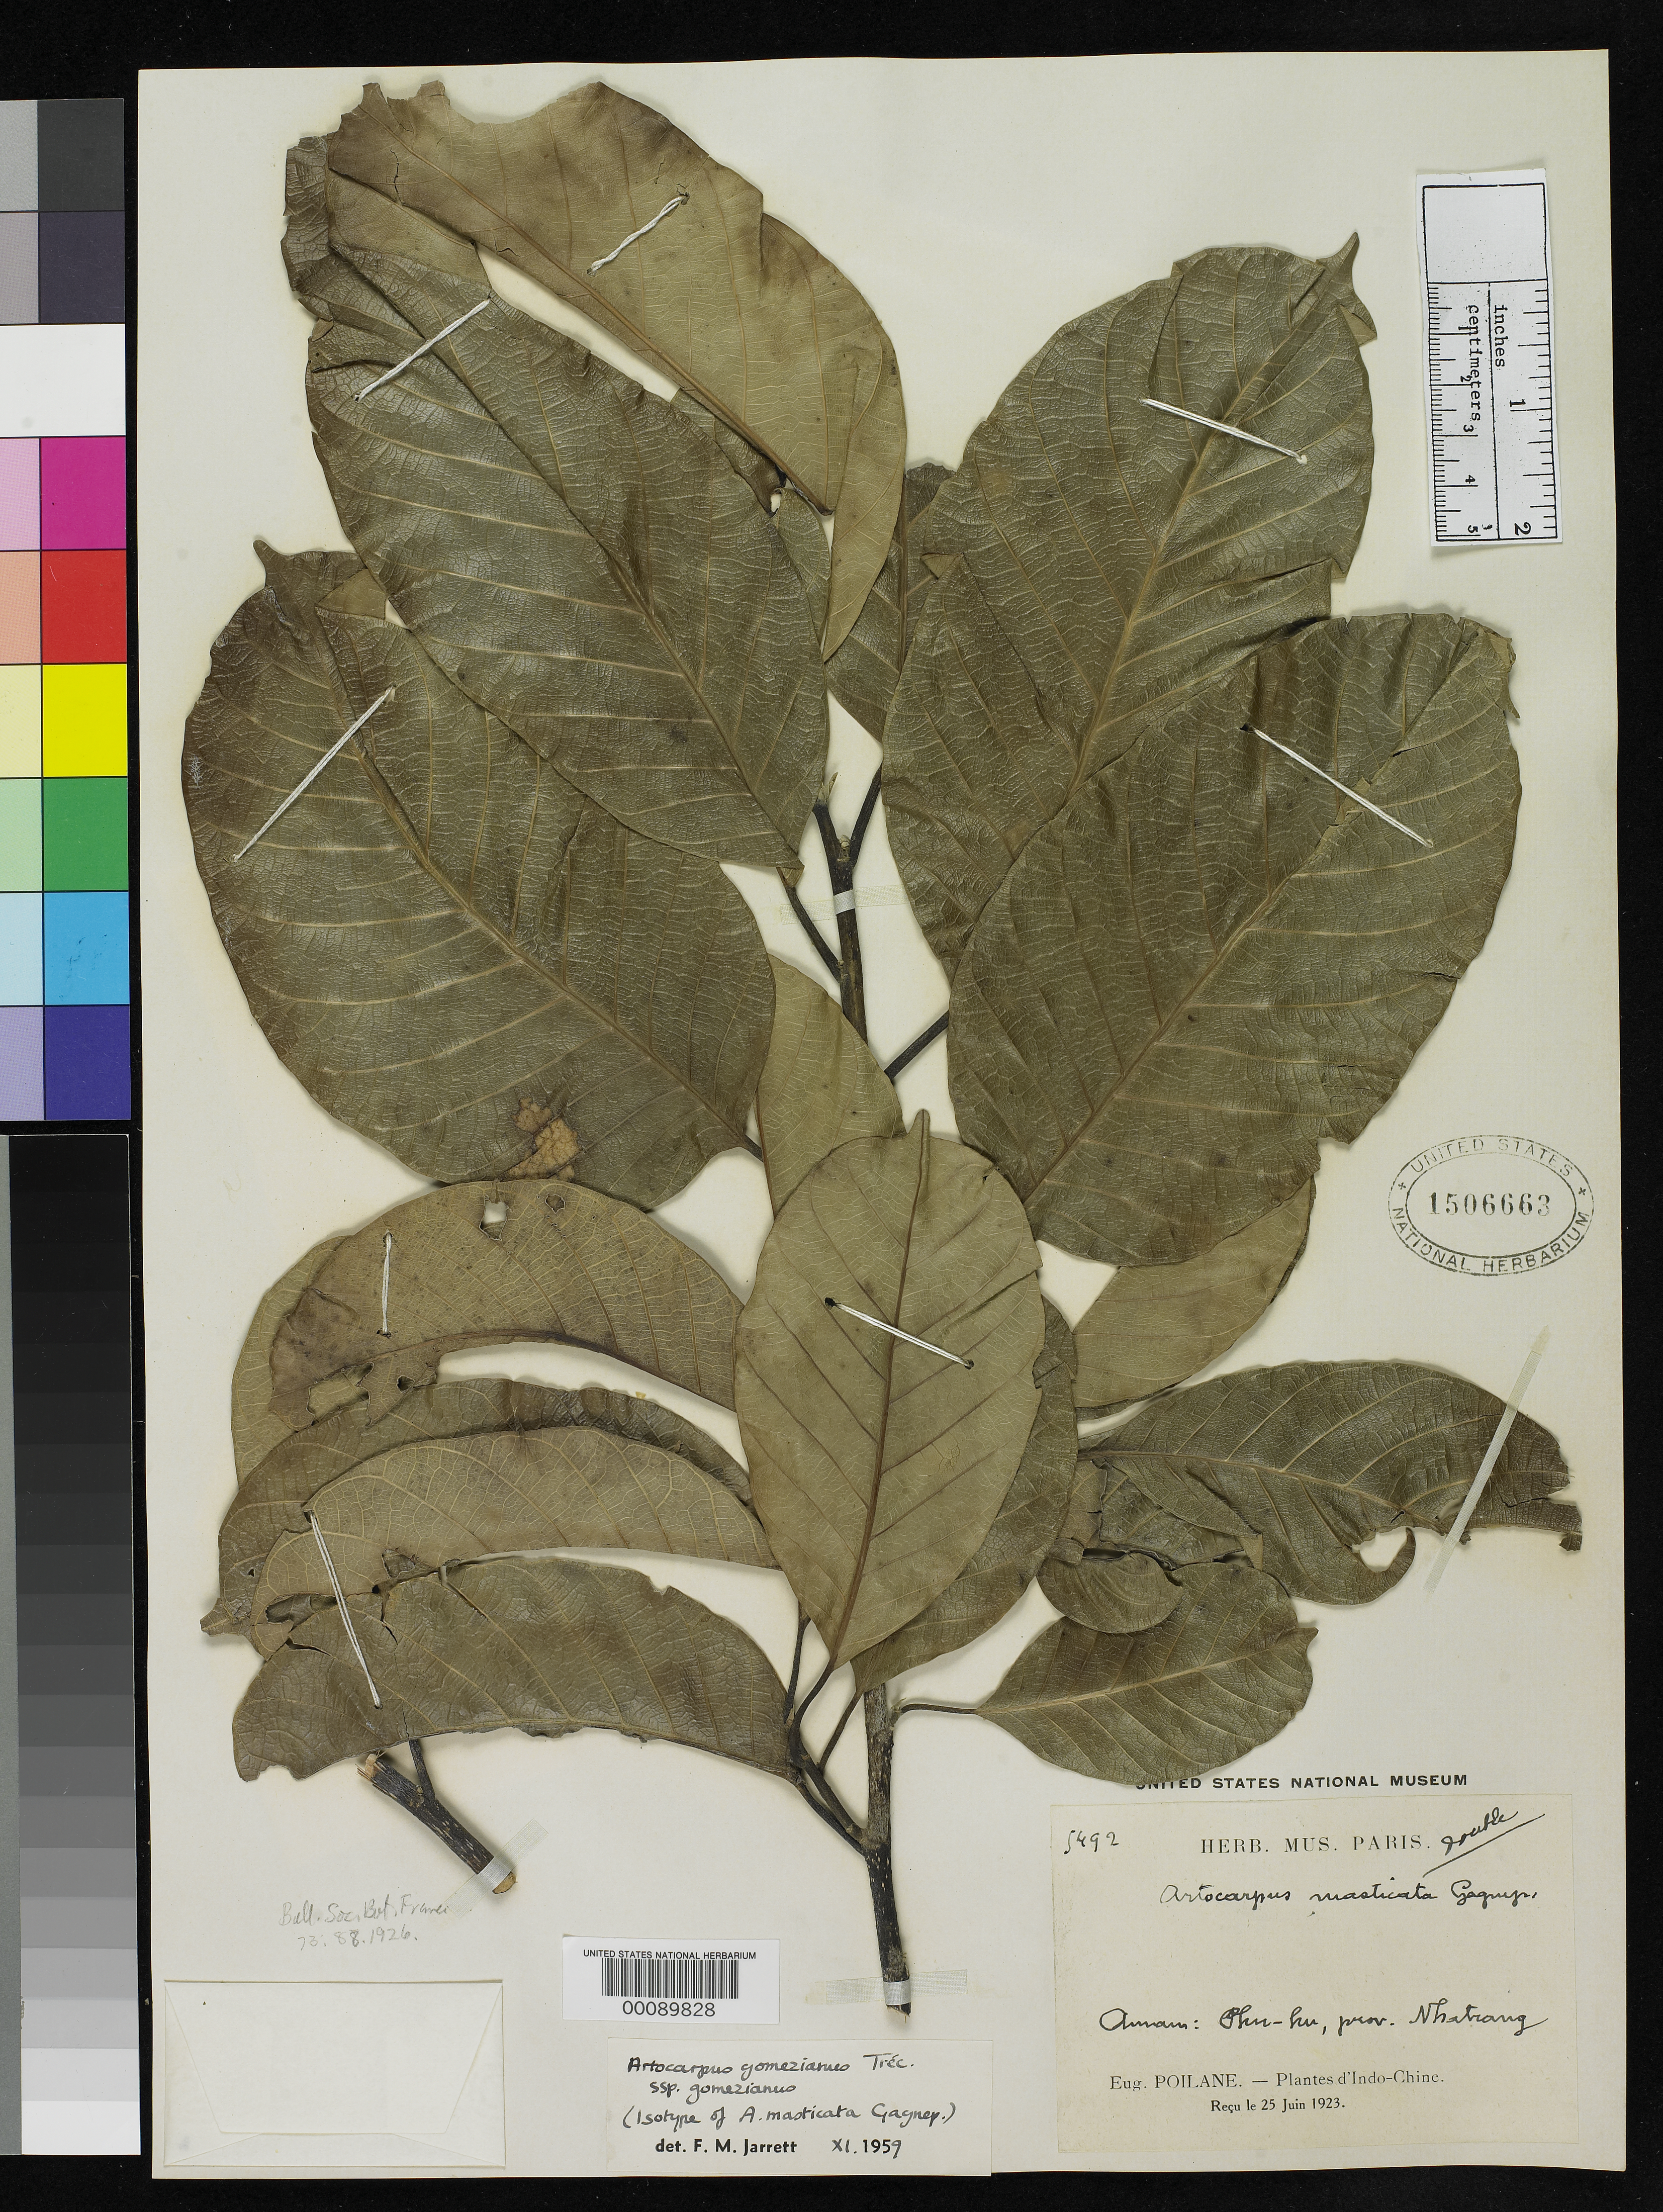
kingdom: Plantae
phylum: Tracheophyta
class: Magnoliopsida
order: Rosales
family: Moraceae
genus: Artocarpus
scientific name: Artocarpus masticatus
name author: Gagnep.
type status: Isotype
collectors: E. Poilane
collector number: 5492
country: Vietnam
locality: Nhatrang, Phu-hu.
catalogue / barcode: US 1506663